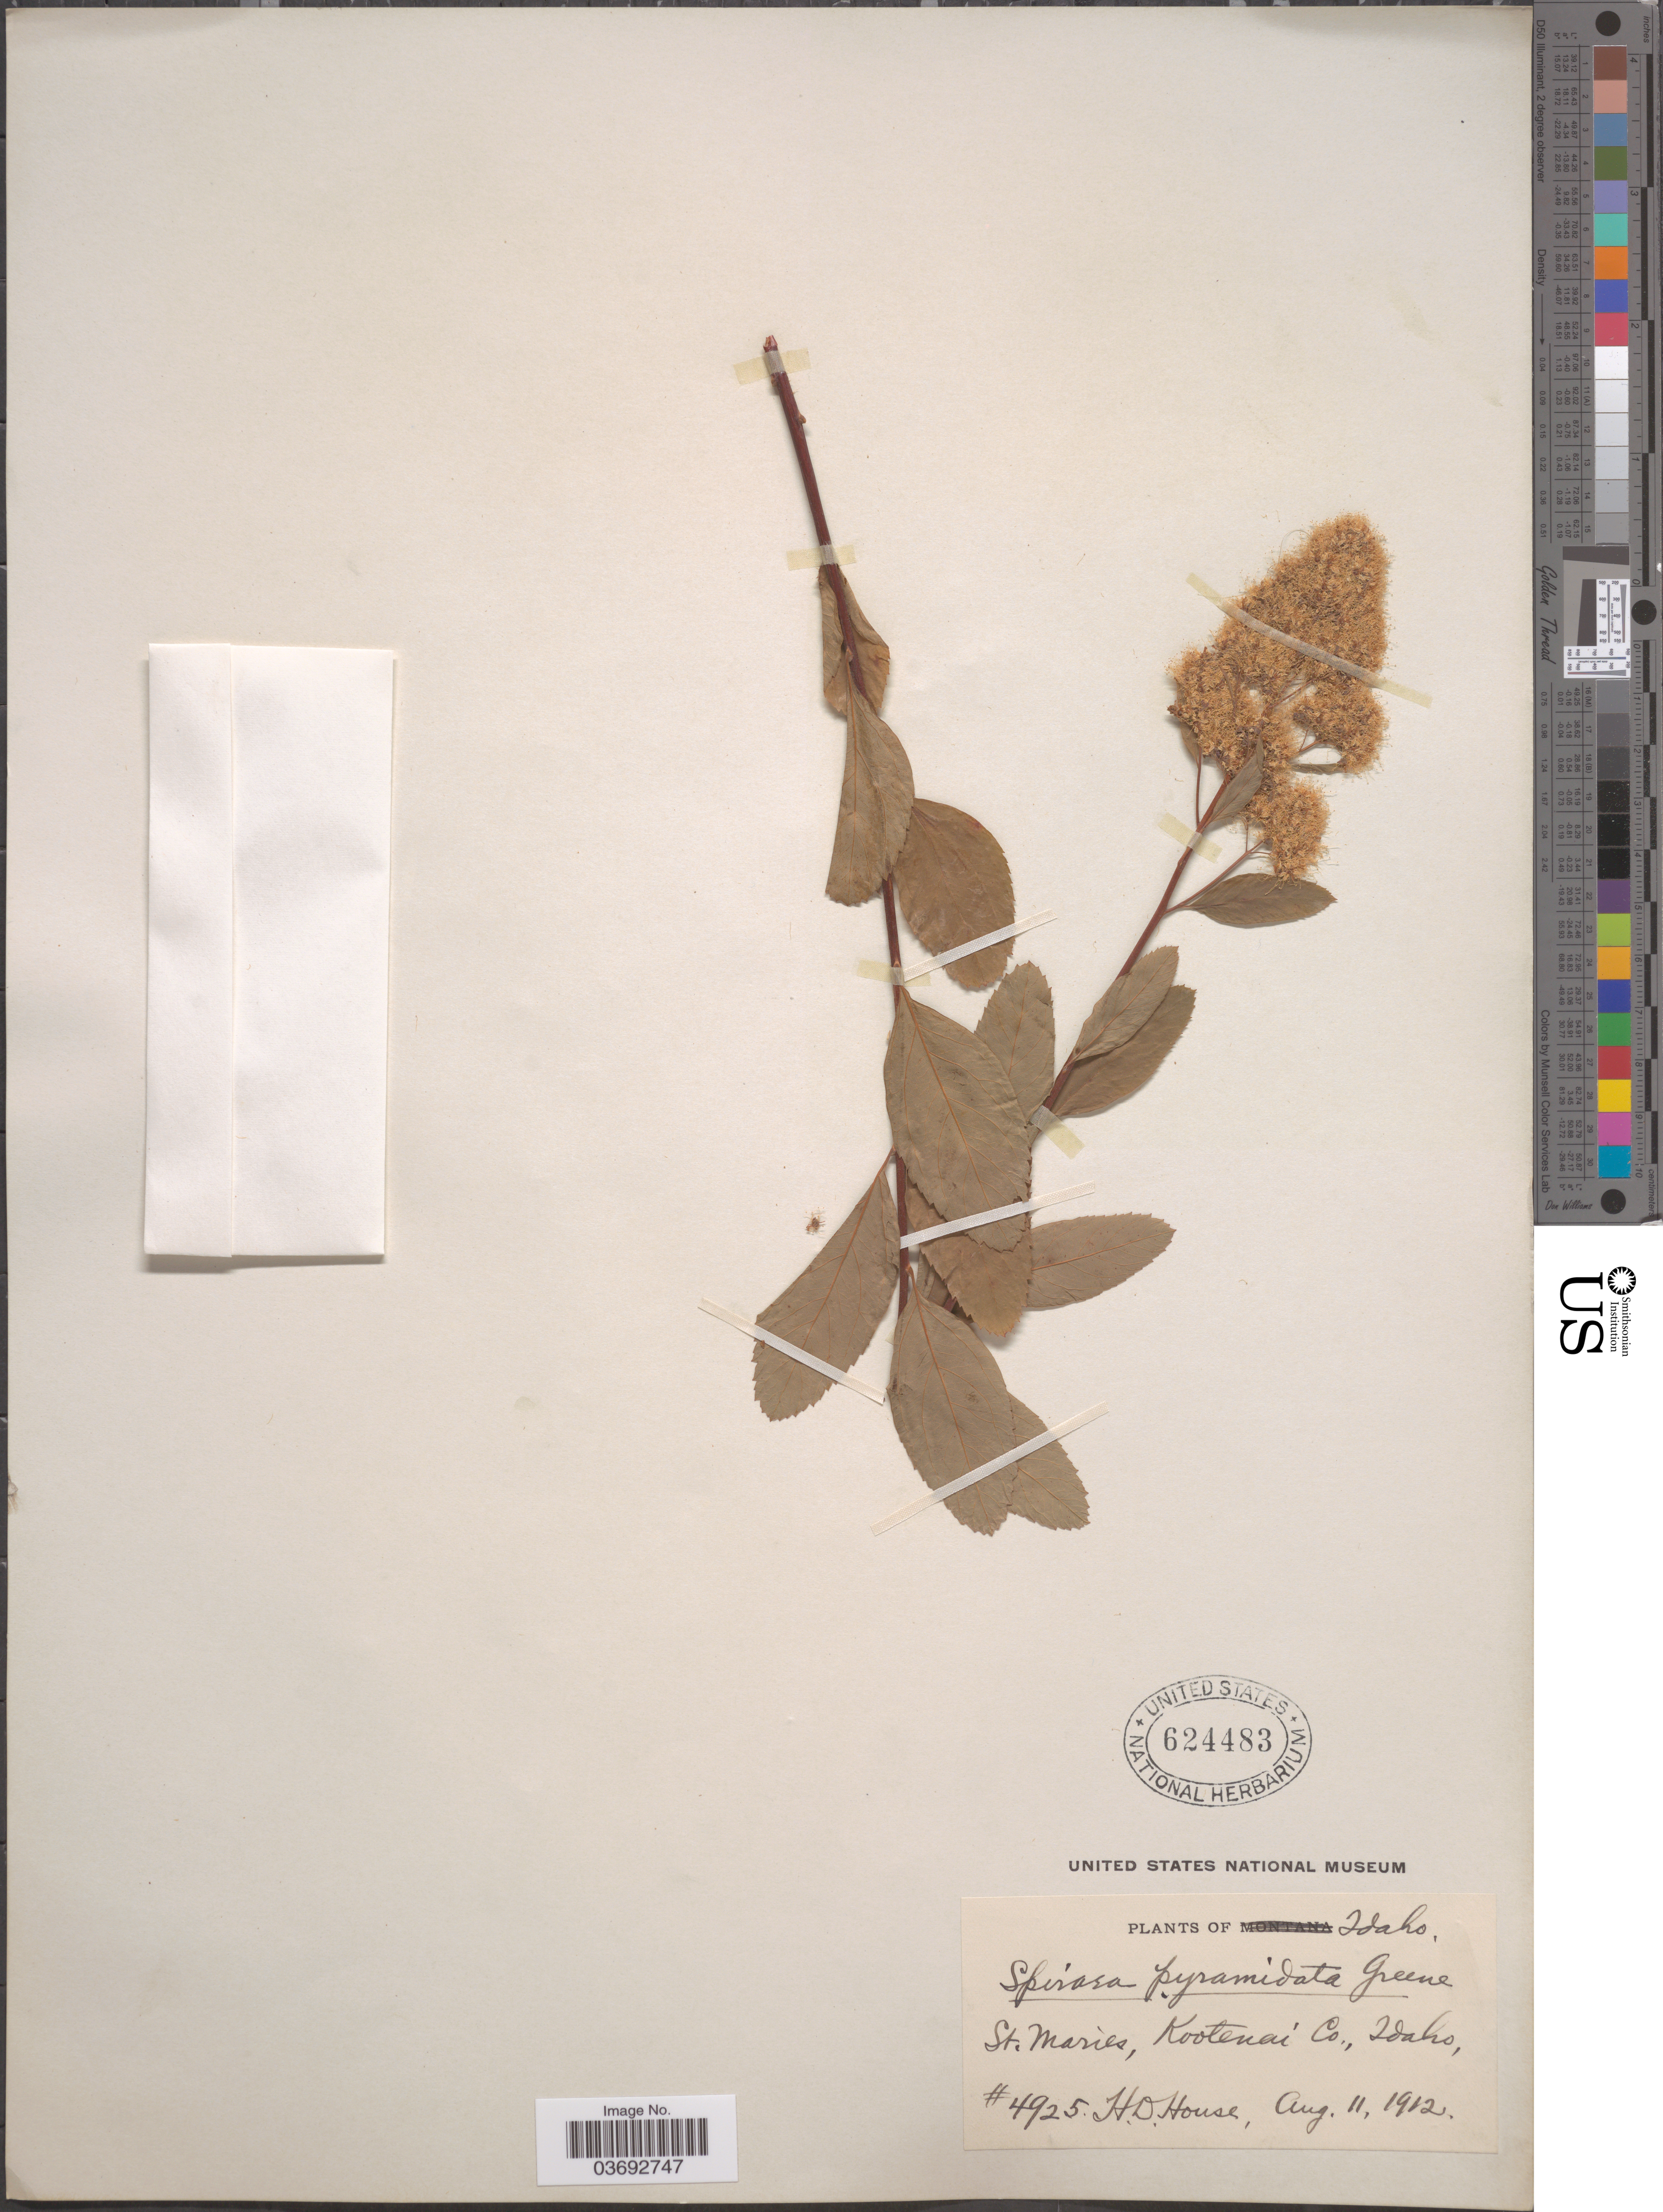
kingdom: Plantae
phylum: Tracheophyta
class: Magnoliopsida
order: Rosales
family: Rosaceae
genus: Spiraea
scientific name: Spiraea pyramidata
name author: Greene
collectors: H. D. House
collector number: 4925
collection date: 1912-08-11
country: United States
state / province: Idaho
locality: St. Maries, Kootenai Co.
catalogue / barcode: US 624483